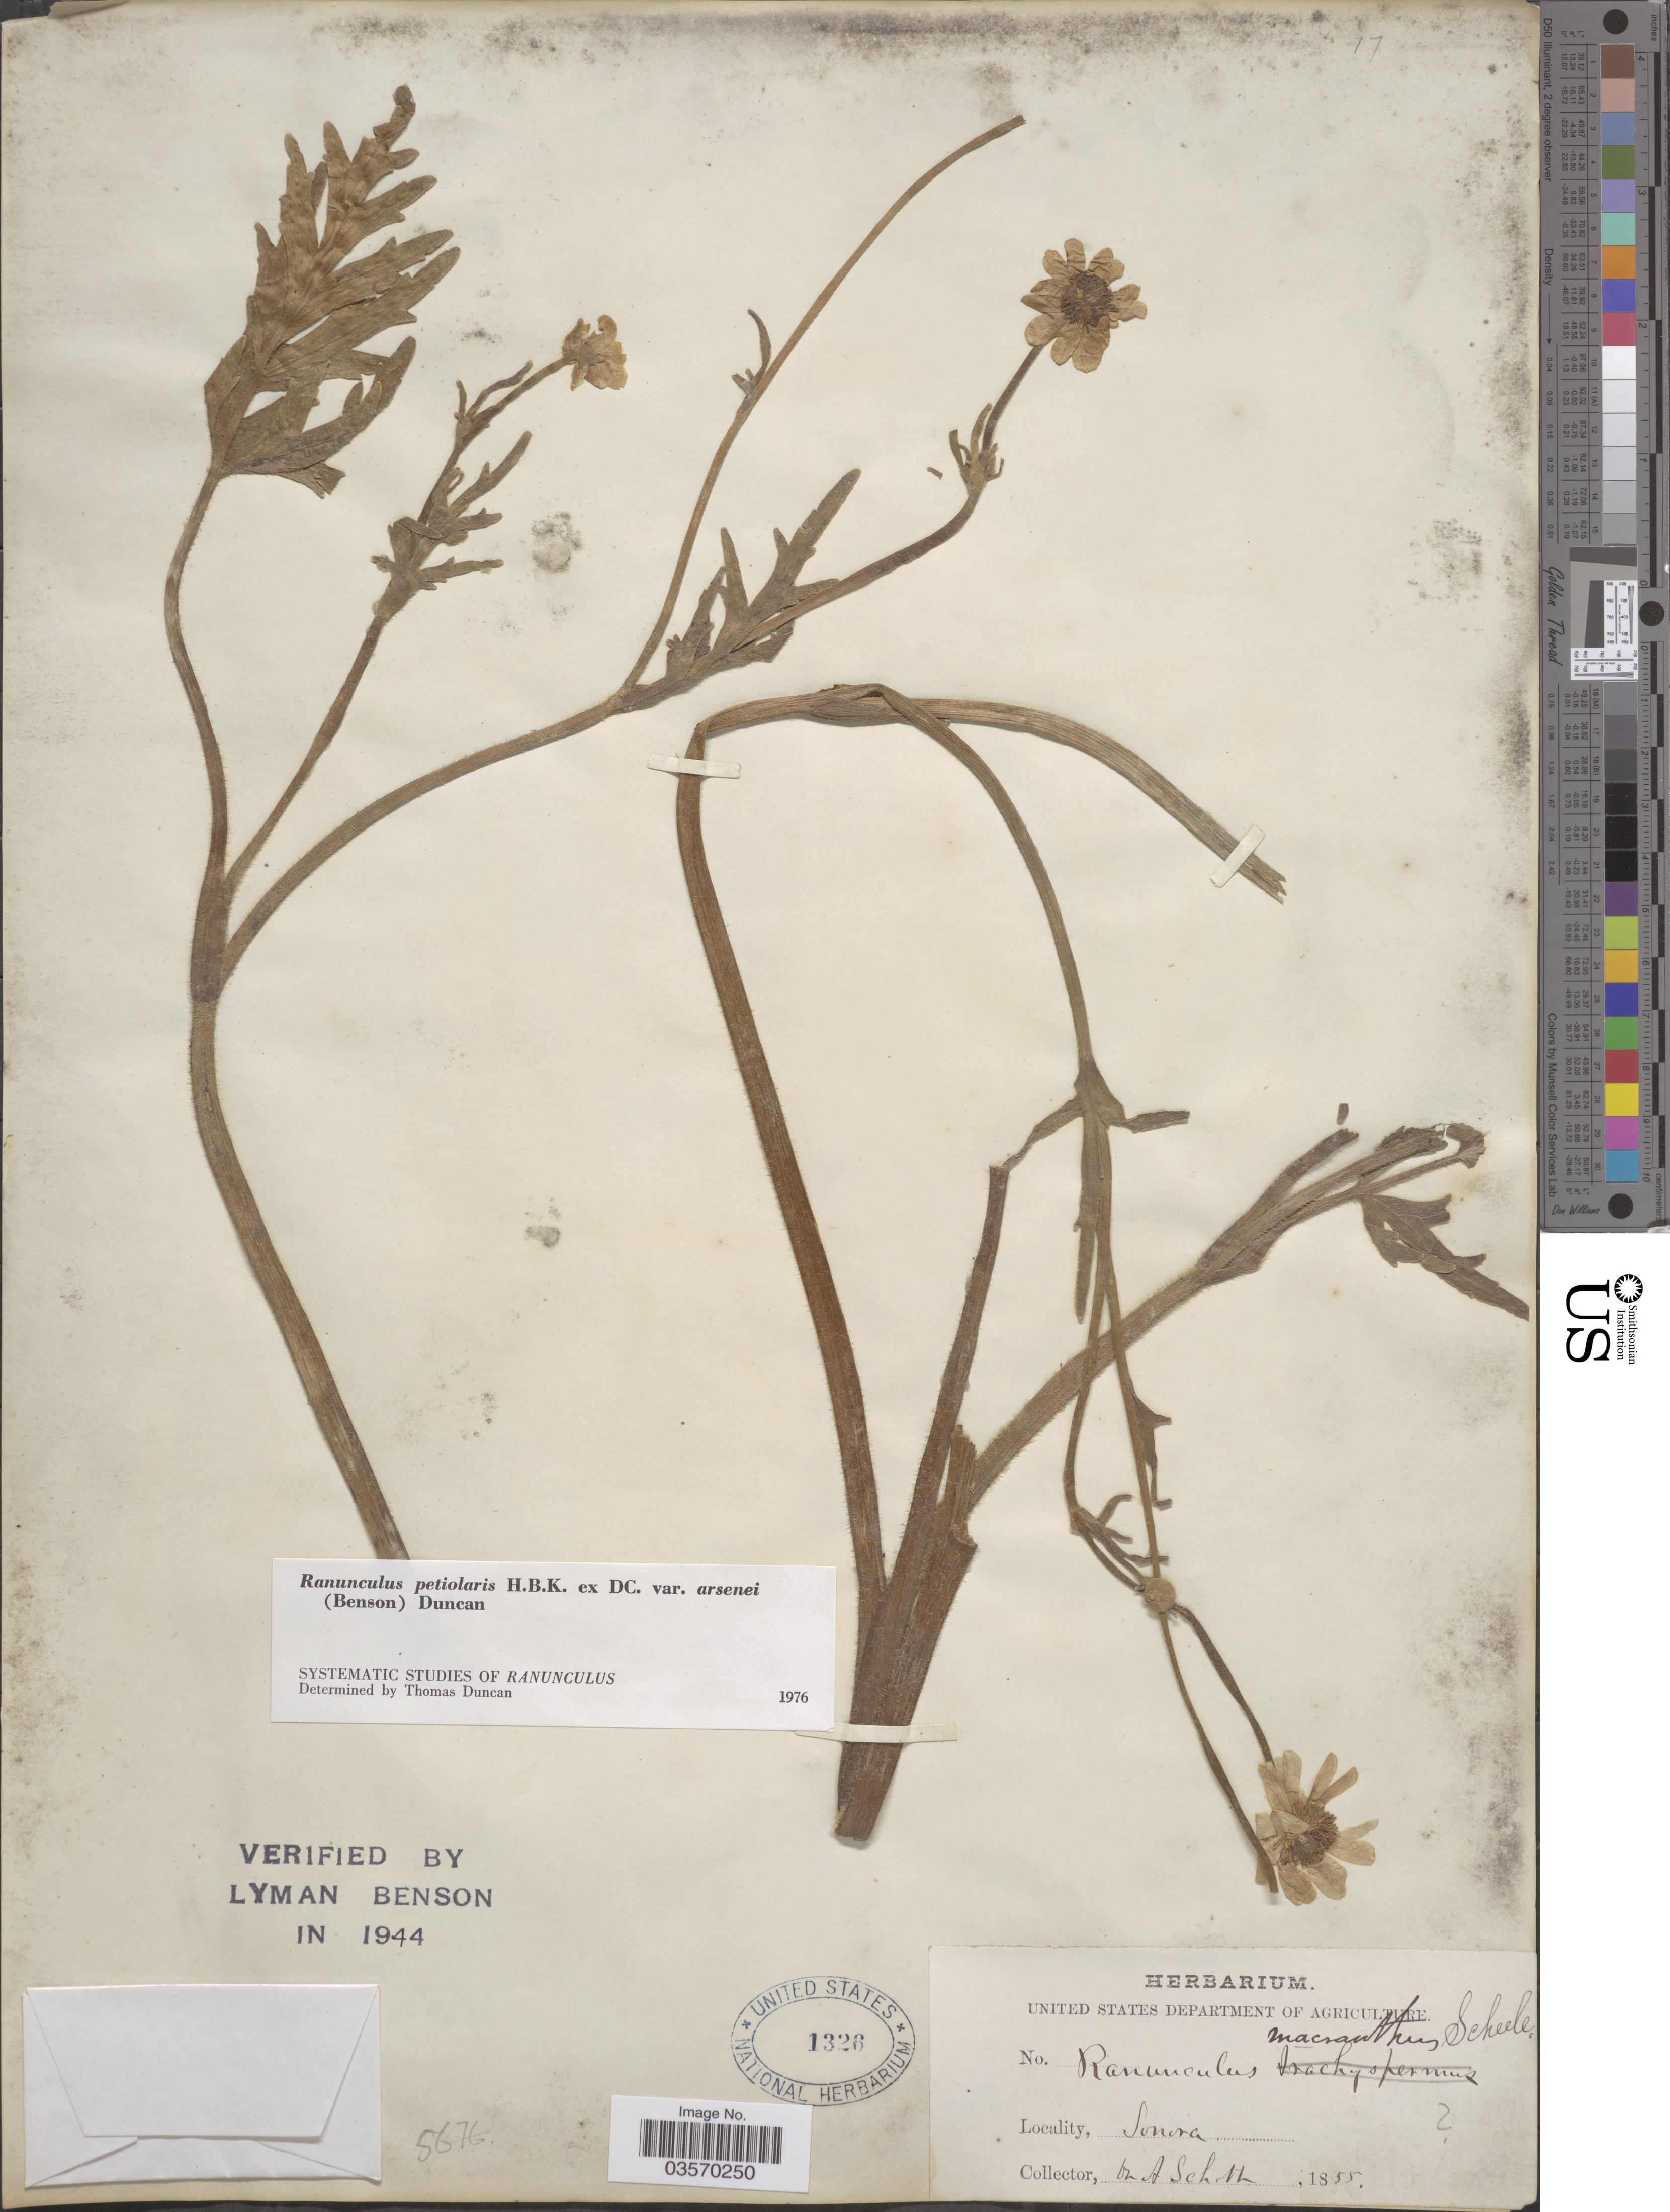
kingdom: Plantae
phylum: Tracheophyta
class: Magnoliopsida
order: Ranunculales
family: Ranunculaceae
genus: Ranunculus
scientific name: Ranunculus petiolaris var. arsenei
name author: (L.D. Benson) Duncan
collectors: A. Schott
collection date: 1855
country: Mexico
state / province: Sonora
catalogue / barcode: US 1326